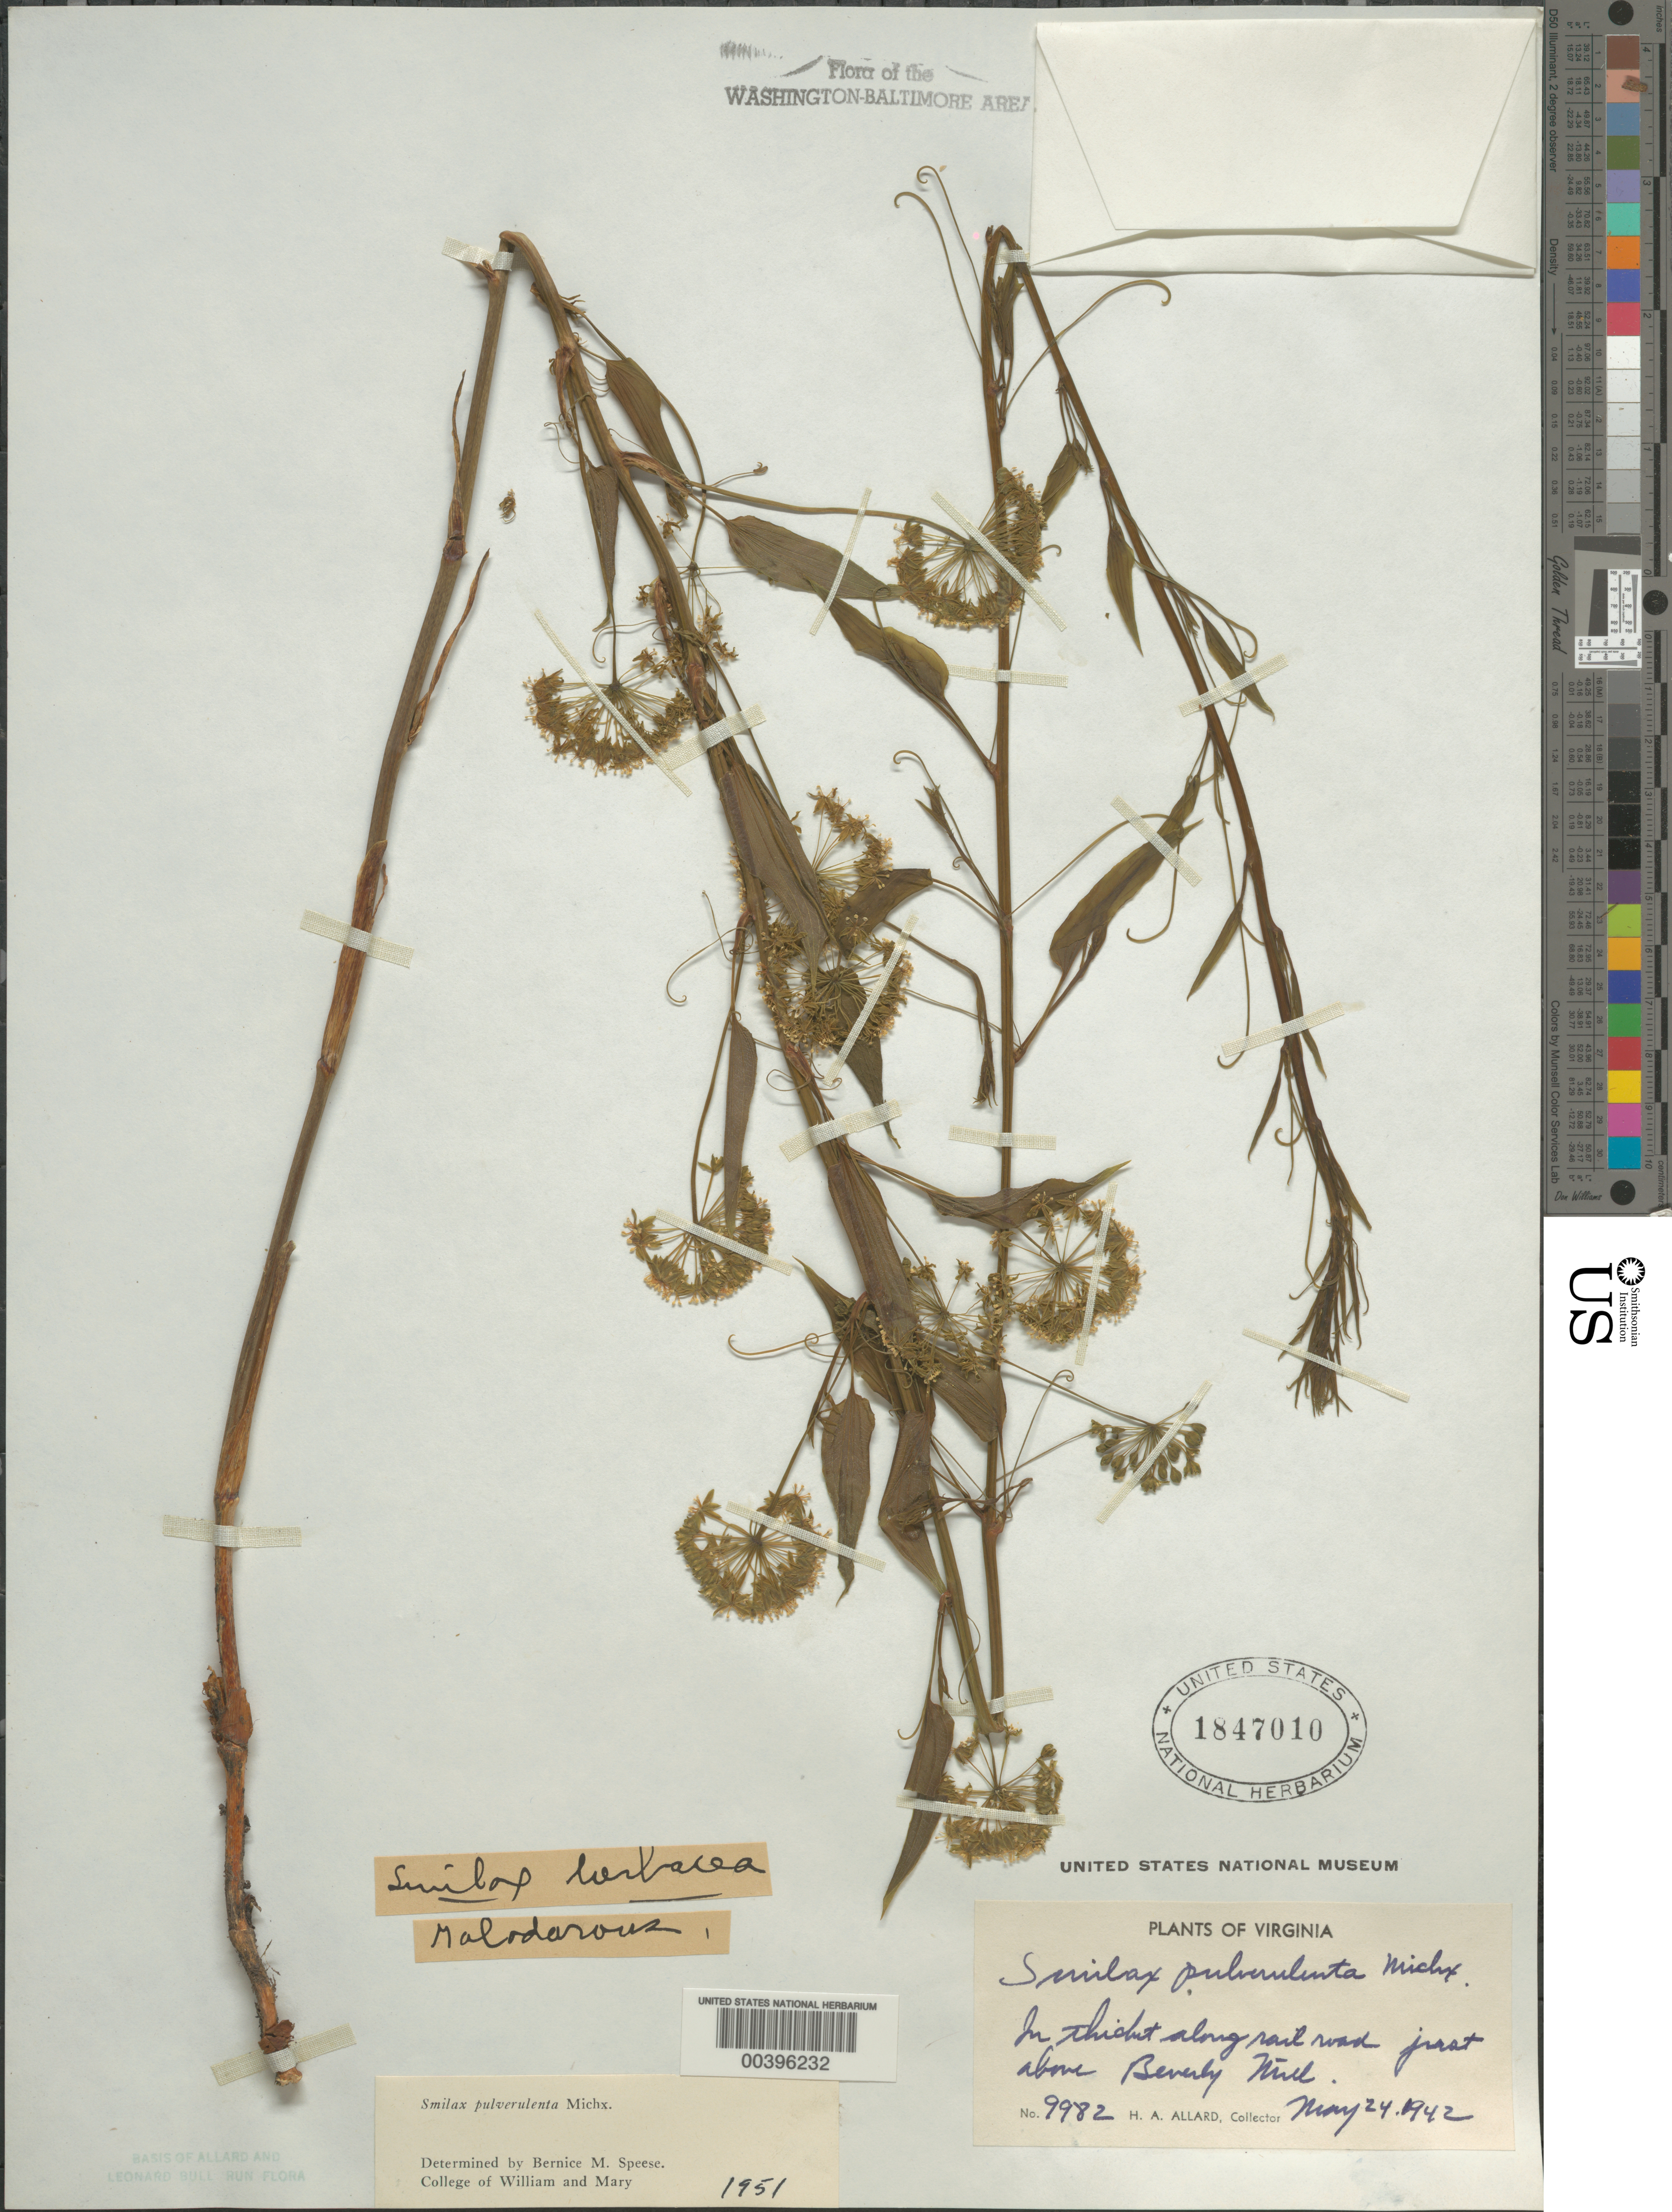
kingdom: Plantae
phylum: Tracheophyta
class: Liliopsida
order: Liliales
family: Smilacaceae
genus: Smilax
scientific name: Smilax pulverulenta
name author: Michx.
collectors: H. A. Allard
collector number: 9982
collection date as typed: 24 May 1942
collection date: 1942-05-24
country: United States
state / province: Virginia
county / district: Fauquier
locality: Above Beverly Mill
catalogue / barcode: US 1847010